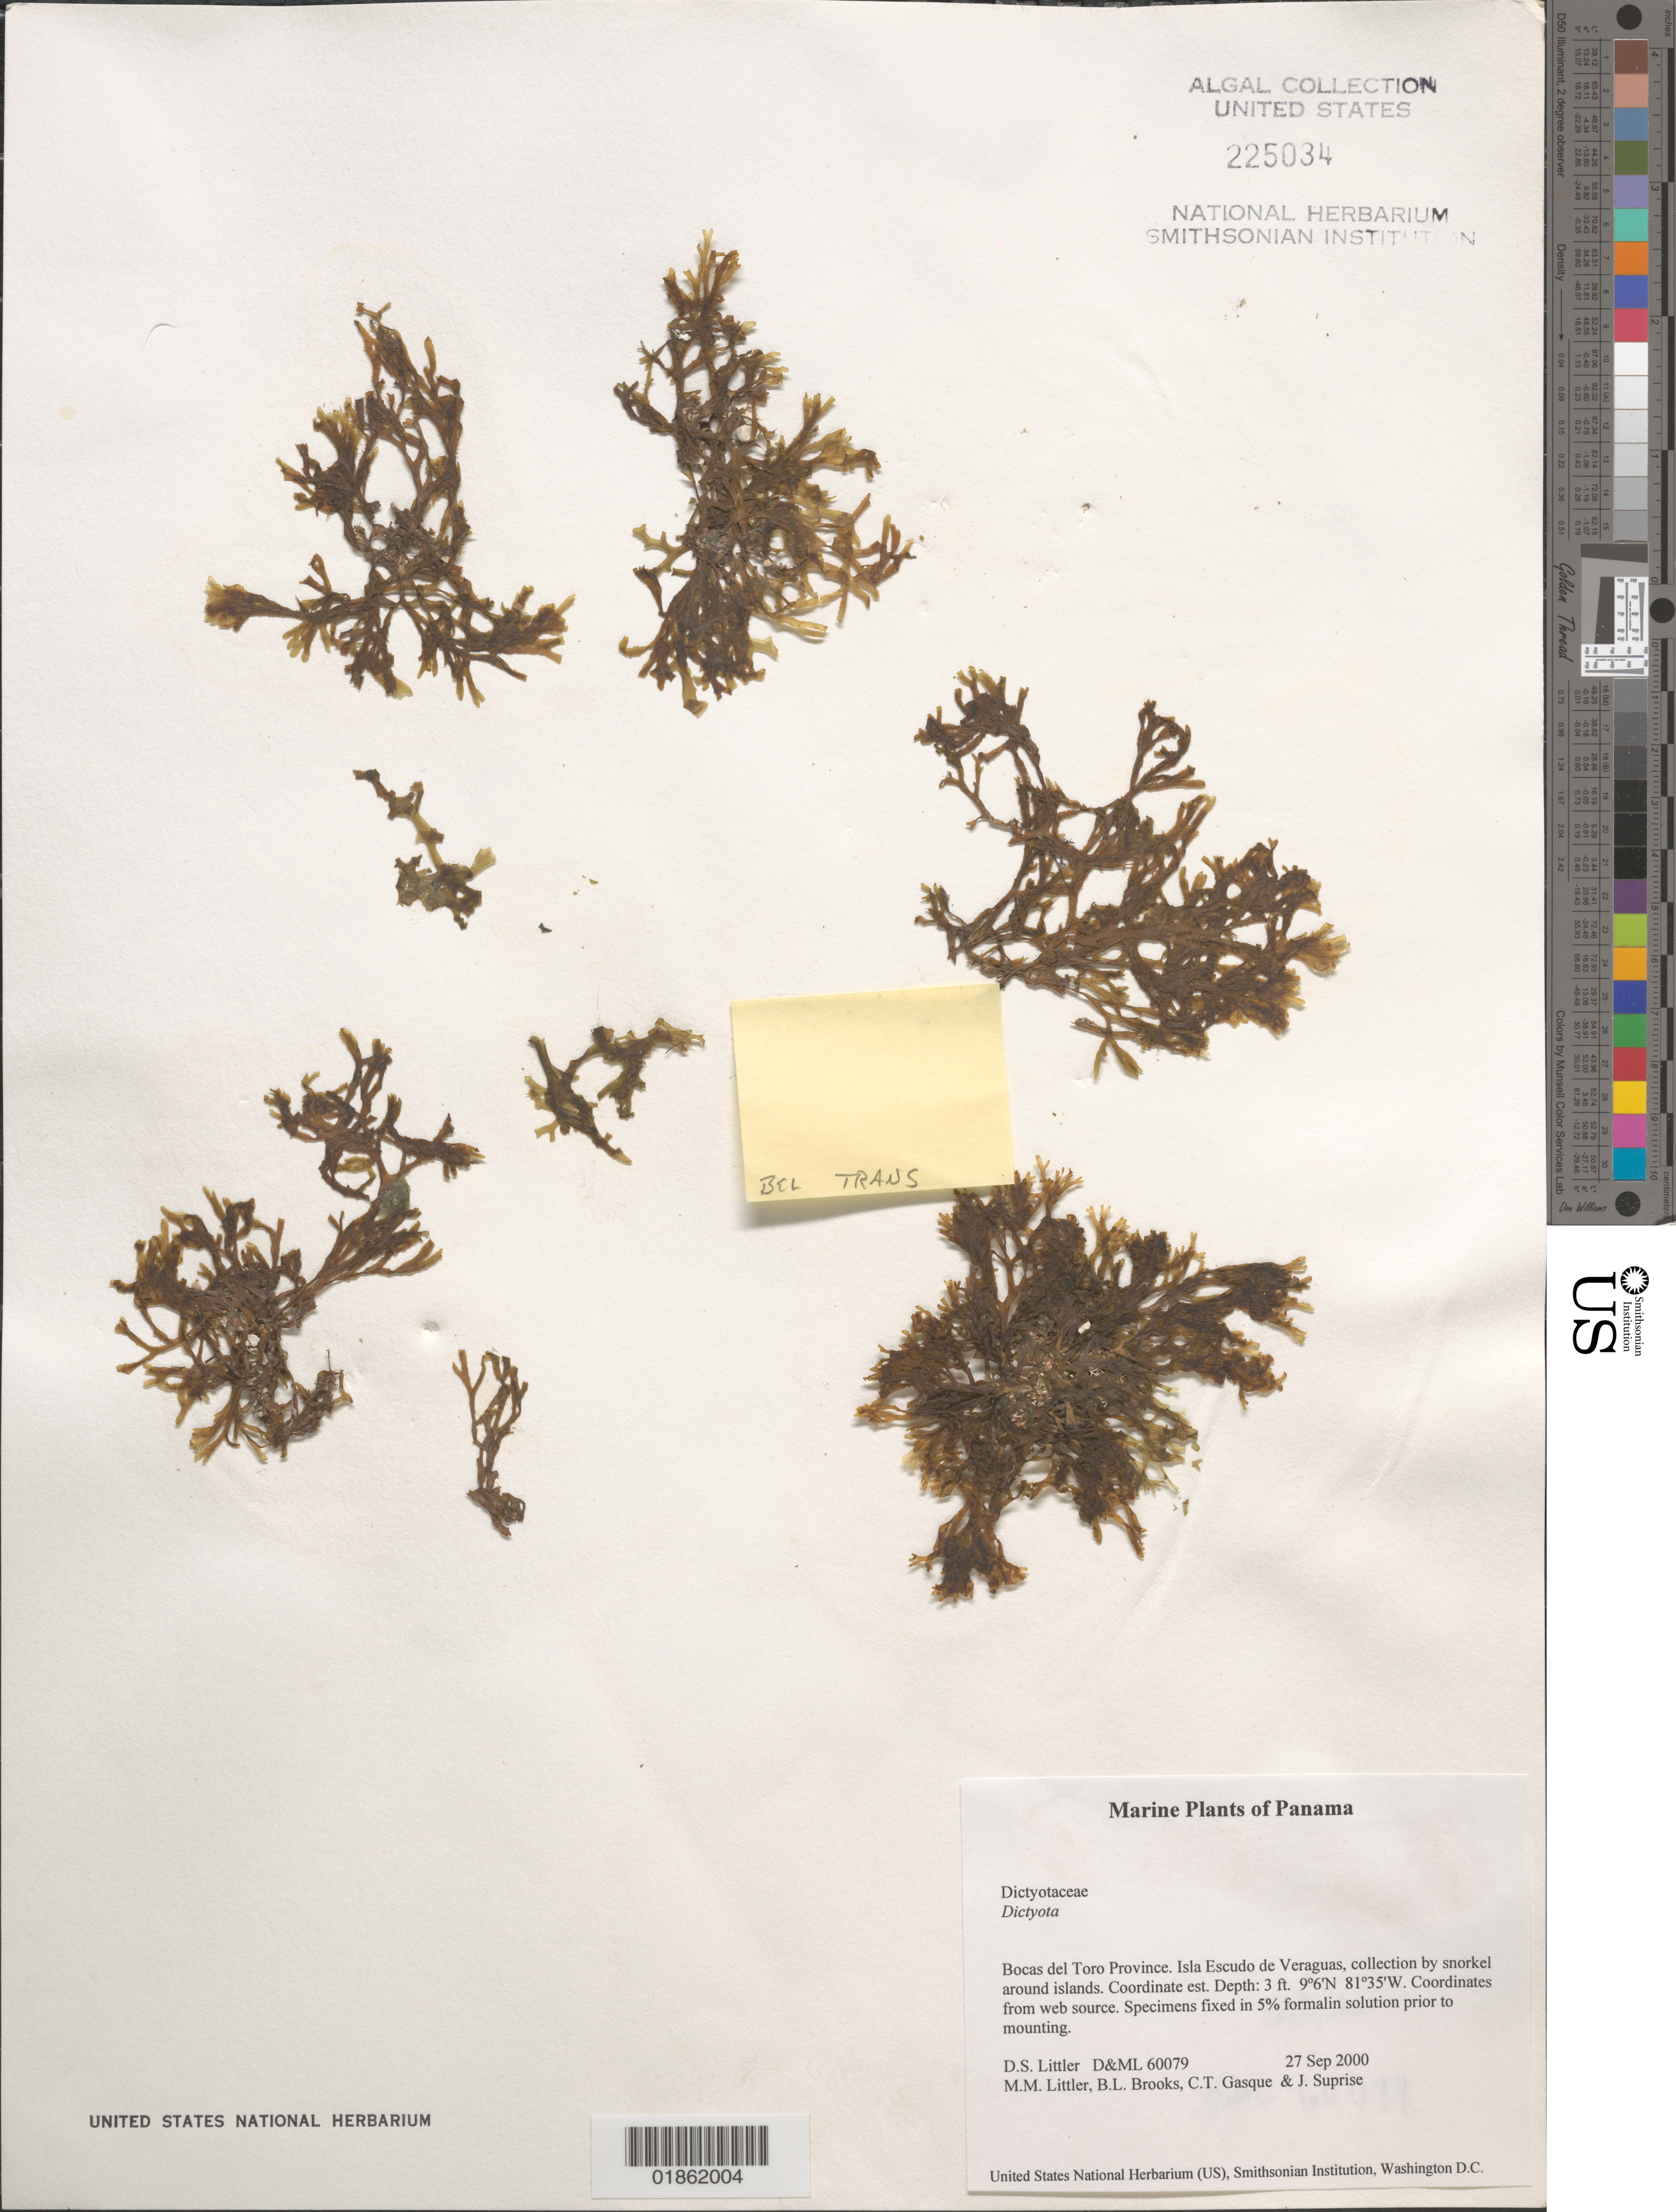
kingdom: Chromista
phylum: Ochrophyta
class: Phaeophyceae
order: Dictyotales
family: Dictyotaceae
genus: Dictyota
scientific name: Dictyota sp.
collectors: D. S. Littler, M. M. Littler & C. Gasque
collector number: D&ML 60079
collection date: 2000-09-27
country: Panama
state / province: Ngöbe-Buglé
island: Escudo de Veraguas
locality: Isla Escudo de Veraguas. E side.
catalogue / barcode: US 225034